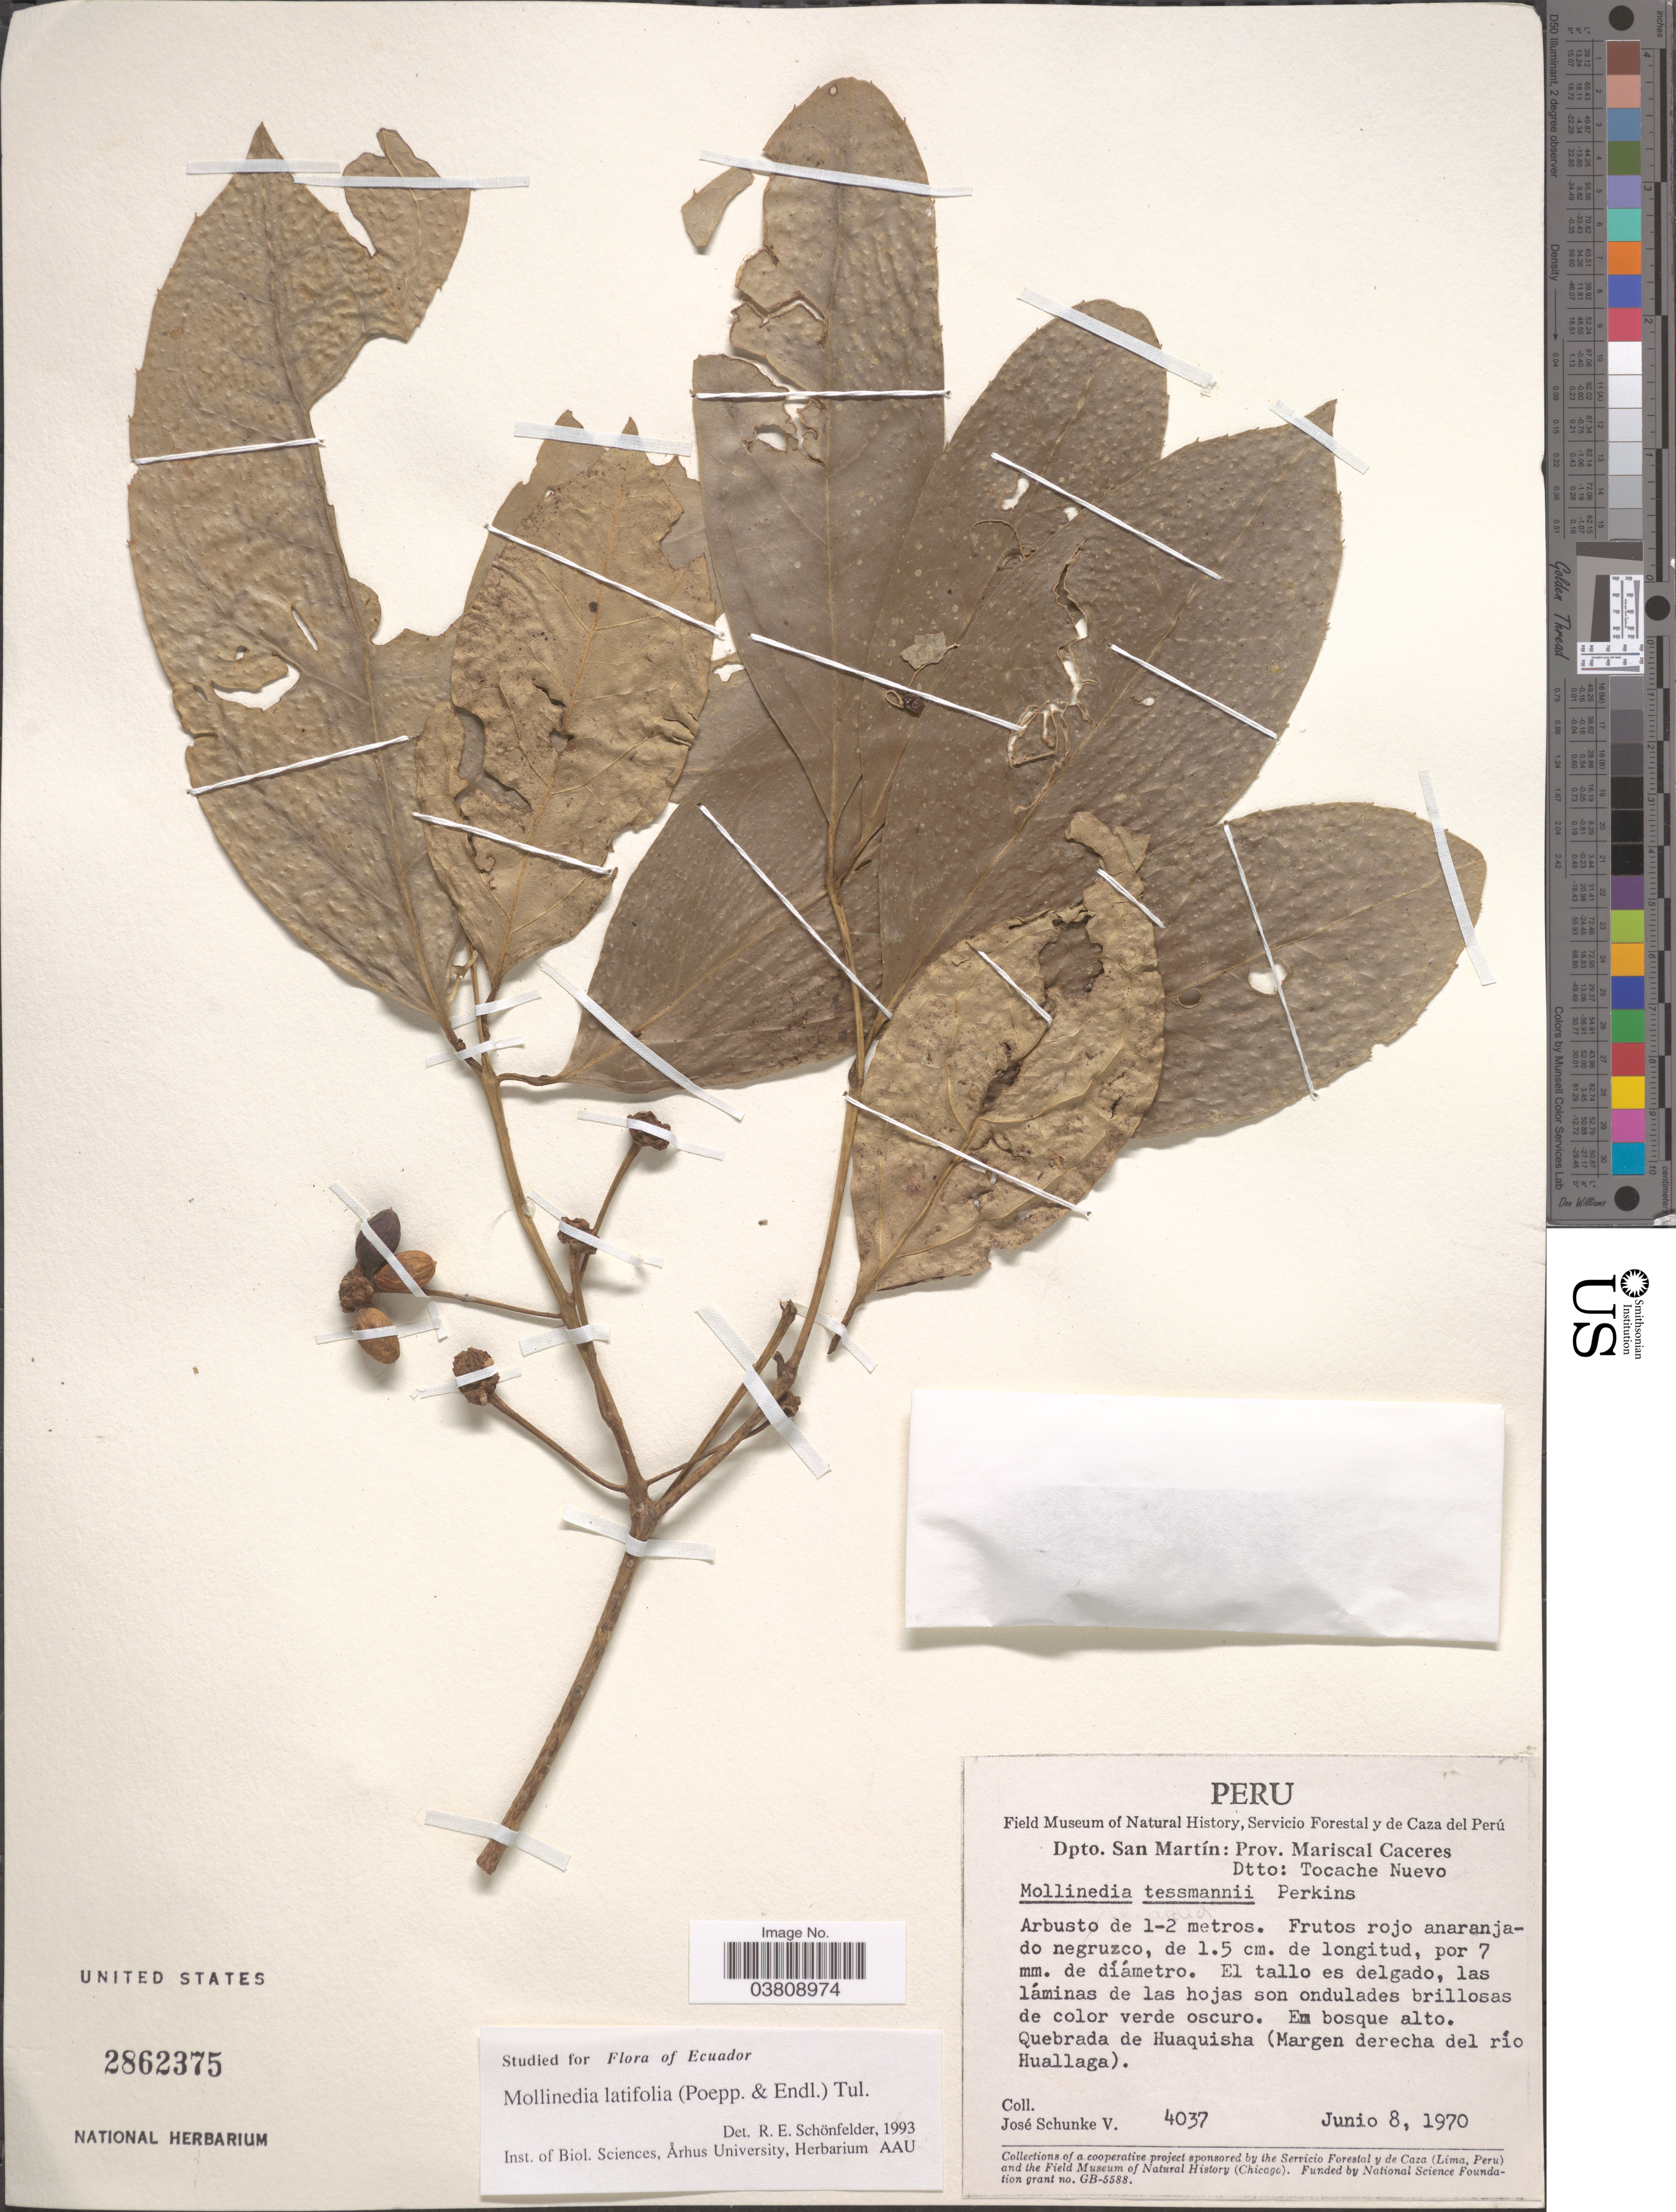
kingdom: Plantae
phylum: Tracheophyta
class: Magnoliopsida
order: Laurales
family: Monimiaceae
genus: Mollinedia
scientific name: Mollinedia ovata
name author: Ruiz & Pav.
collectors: J. Schunke Vigo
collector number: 4037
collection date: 1970-06-08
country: Peru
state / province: San Martín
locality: Dpto. San Martín: Prov. Mariscal Caceres. Dtto: Tocache Nuevo. Quebrada de Huaquisha (Margen derecha del río Huallaga).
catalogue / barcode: US 2862375